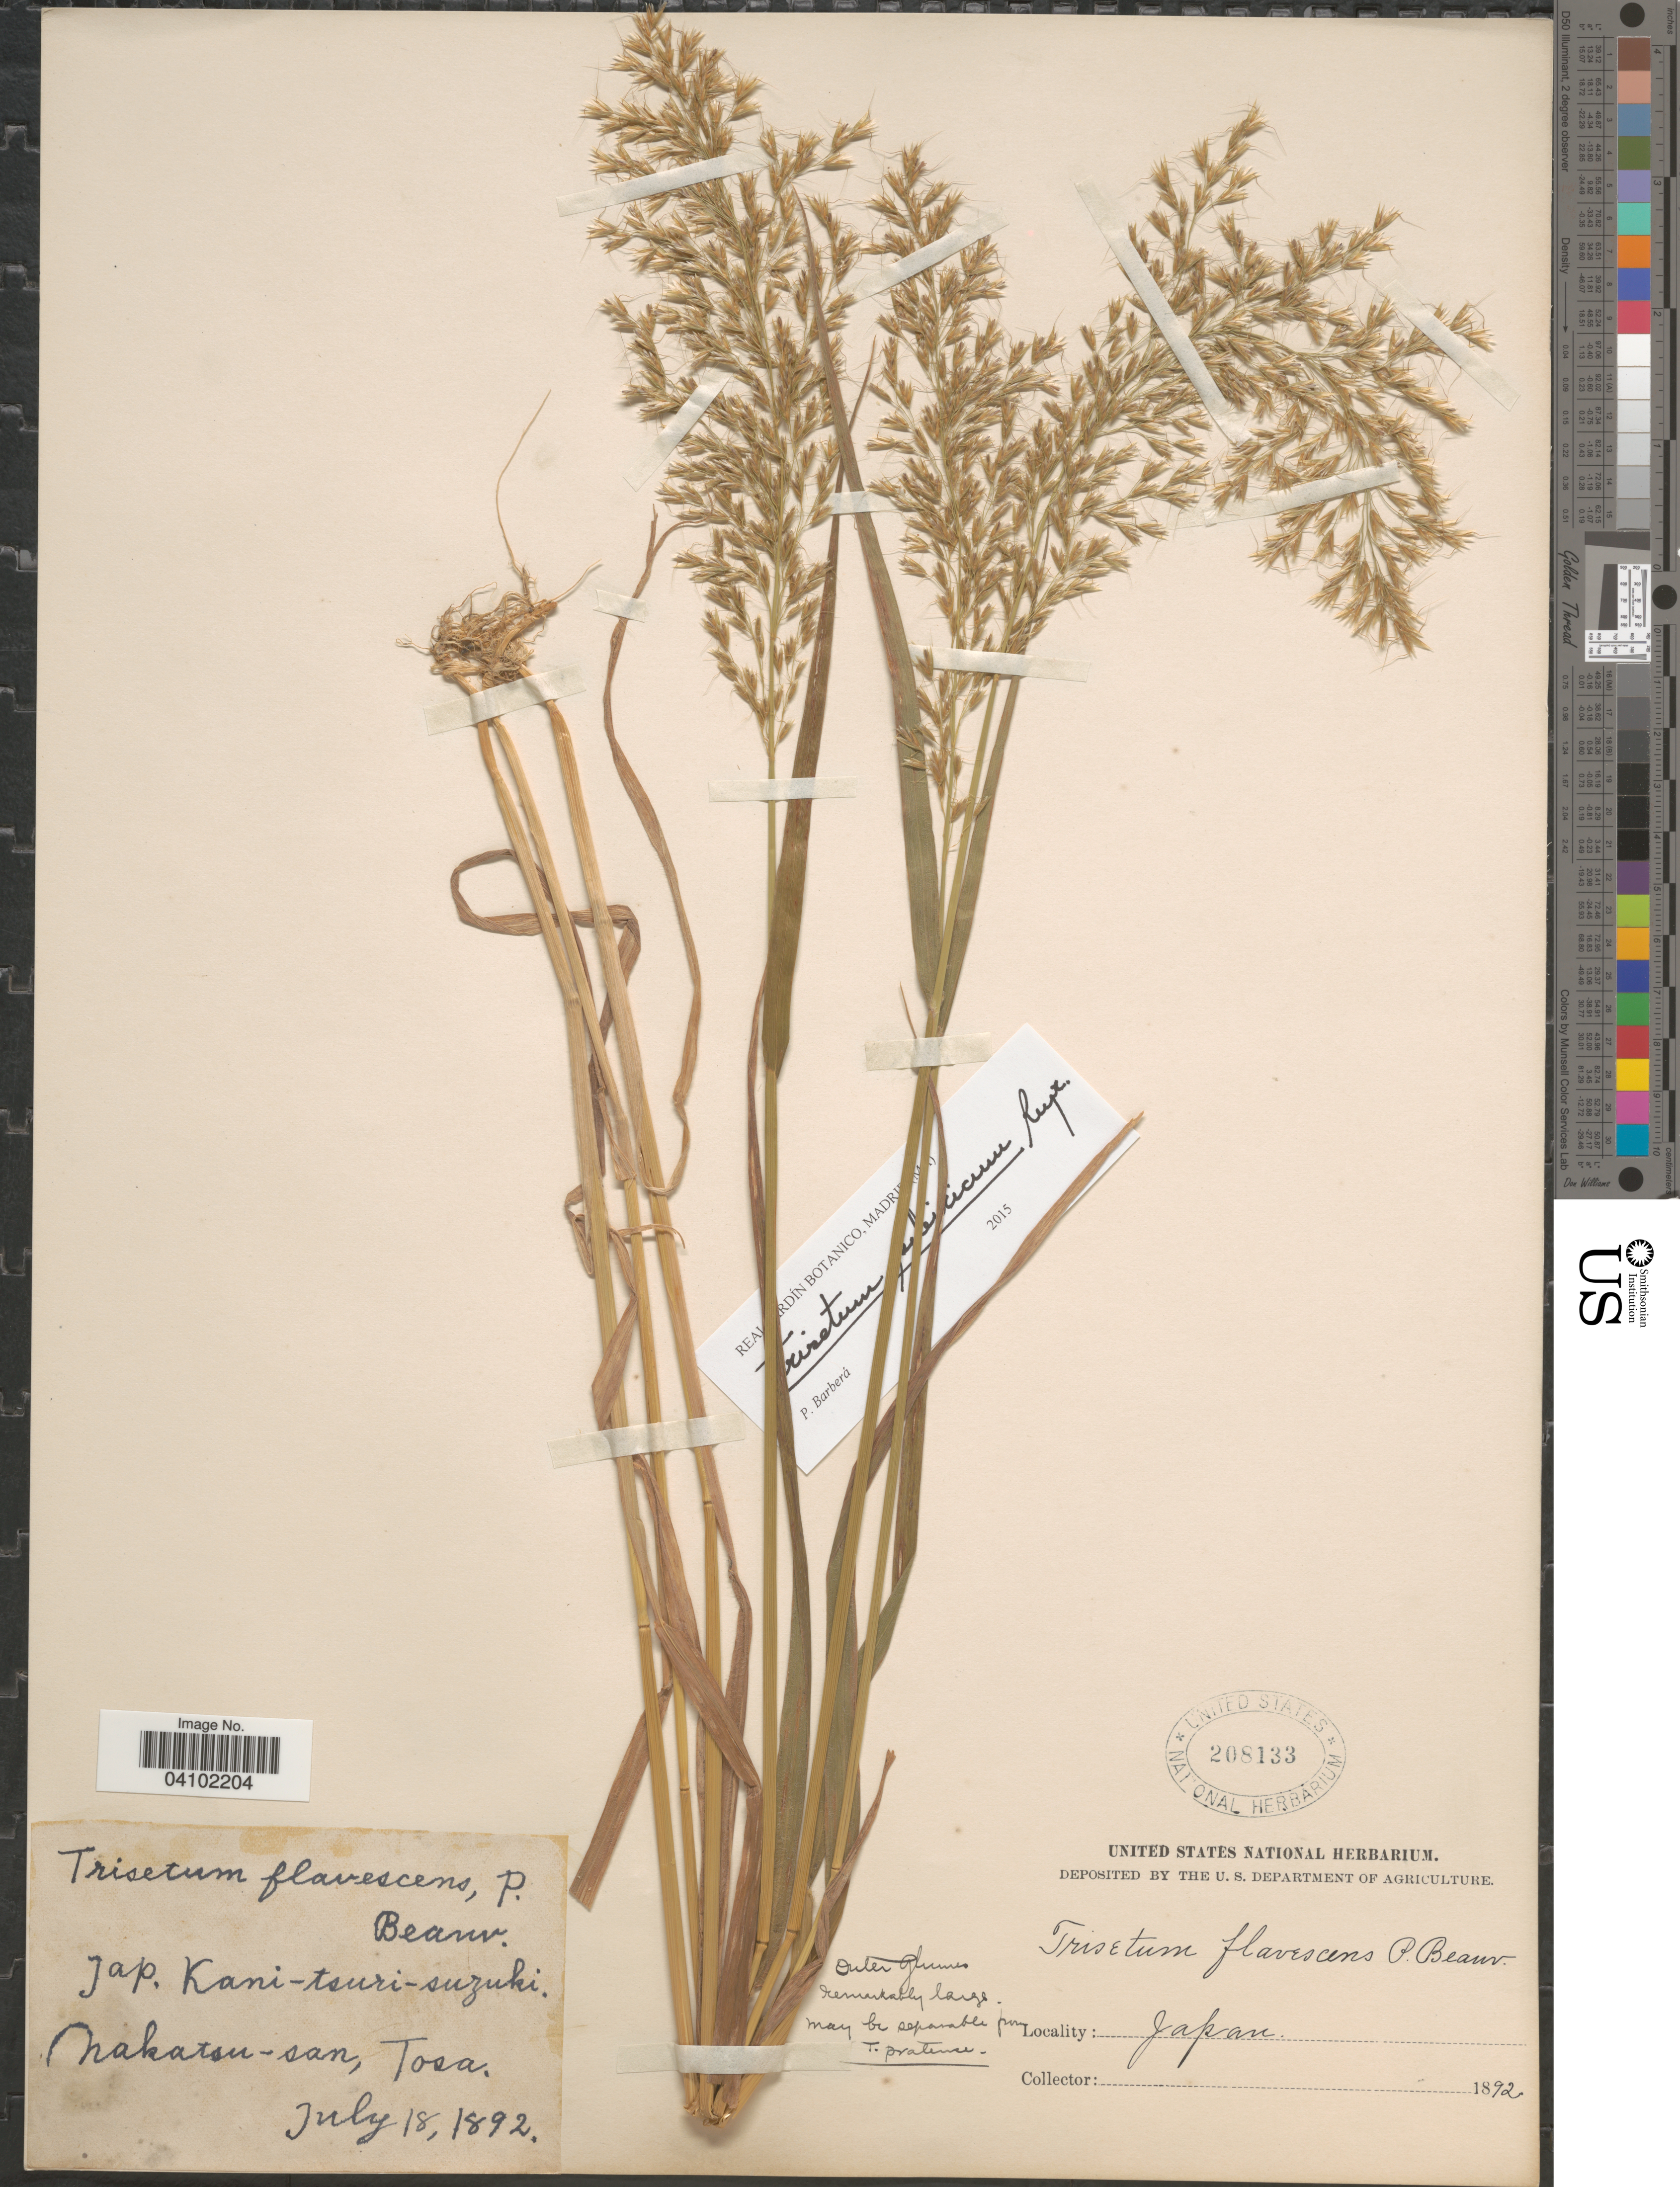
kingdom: Plantae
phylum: Tracheophyta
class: Liliopsida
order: Poales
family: Poaceae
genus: Sibirotrisetum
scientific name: Sibirotrisetum sibiricum (Rupr.) P. Barberá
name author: (Rupr.) Barberá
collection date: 1892-07-18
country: Japan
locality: Nakatsu-san, Tosa.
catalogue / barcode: US 208133